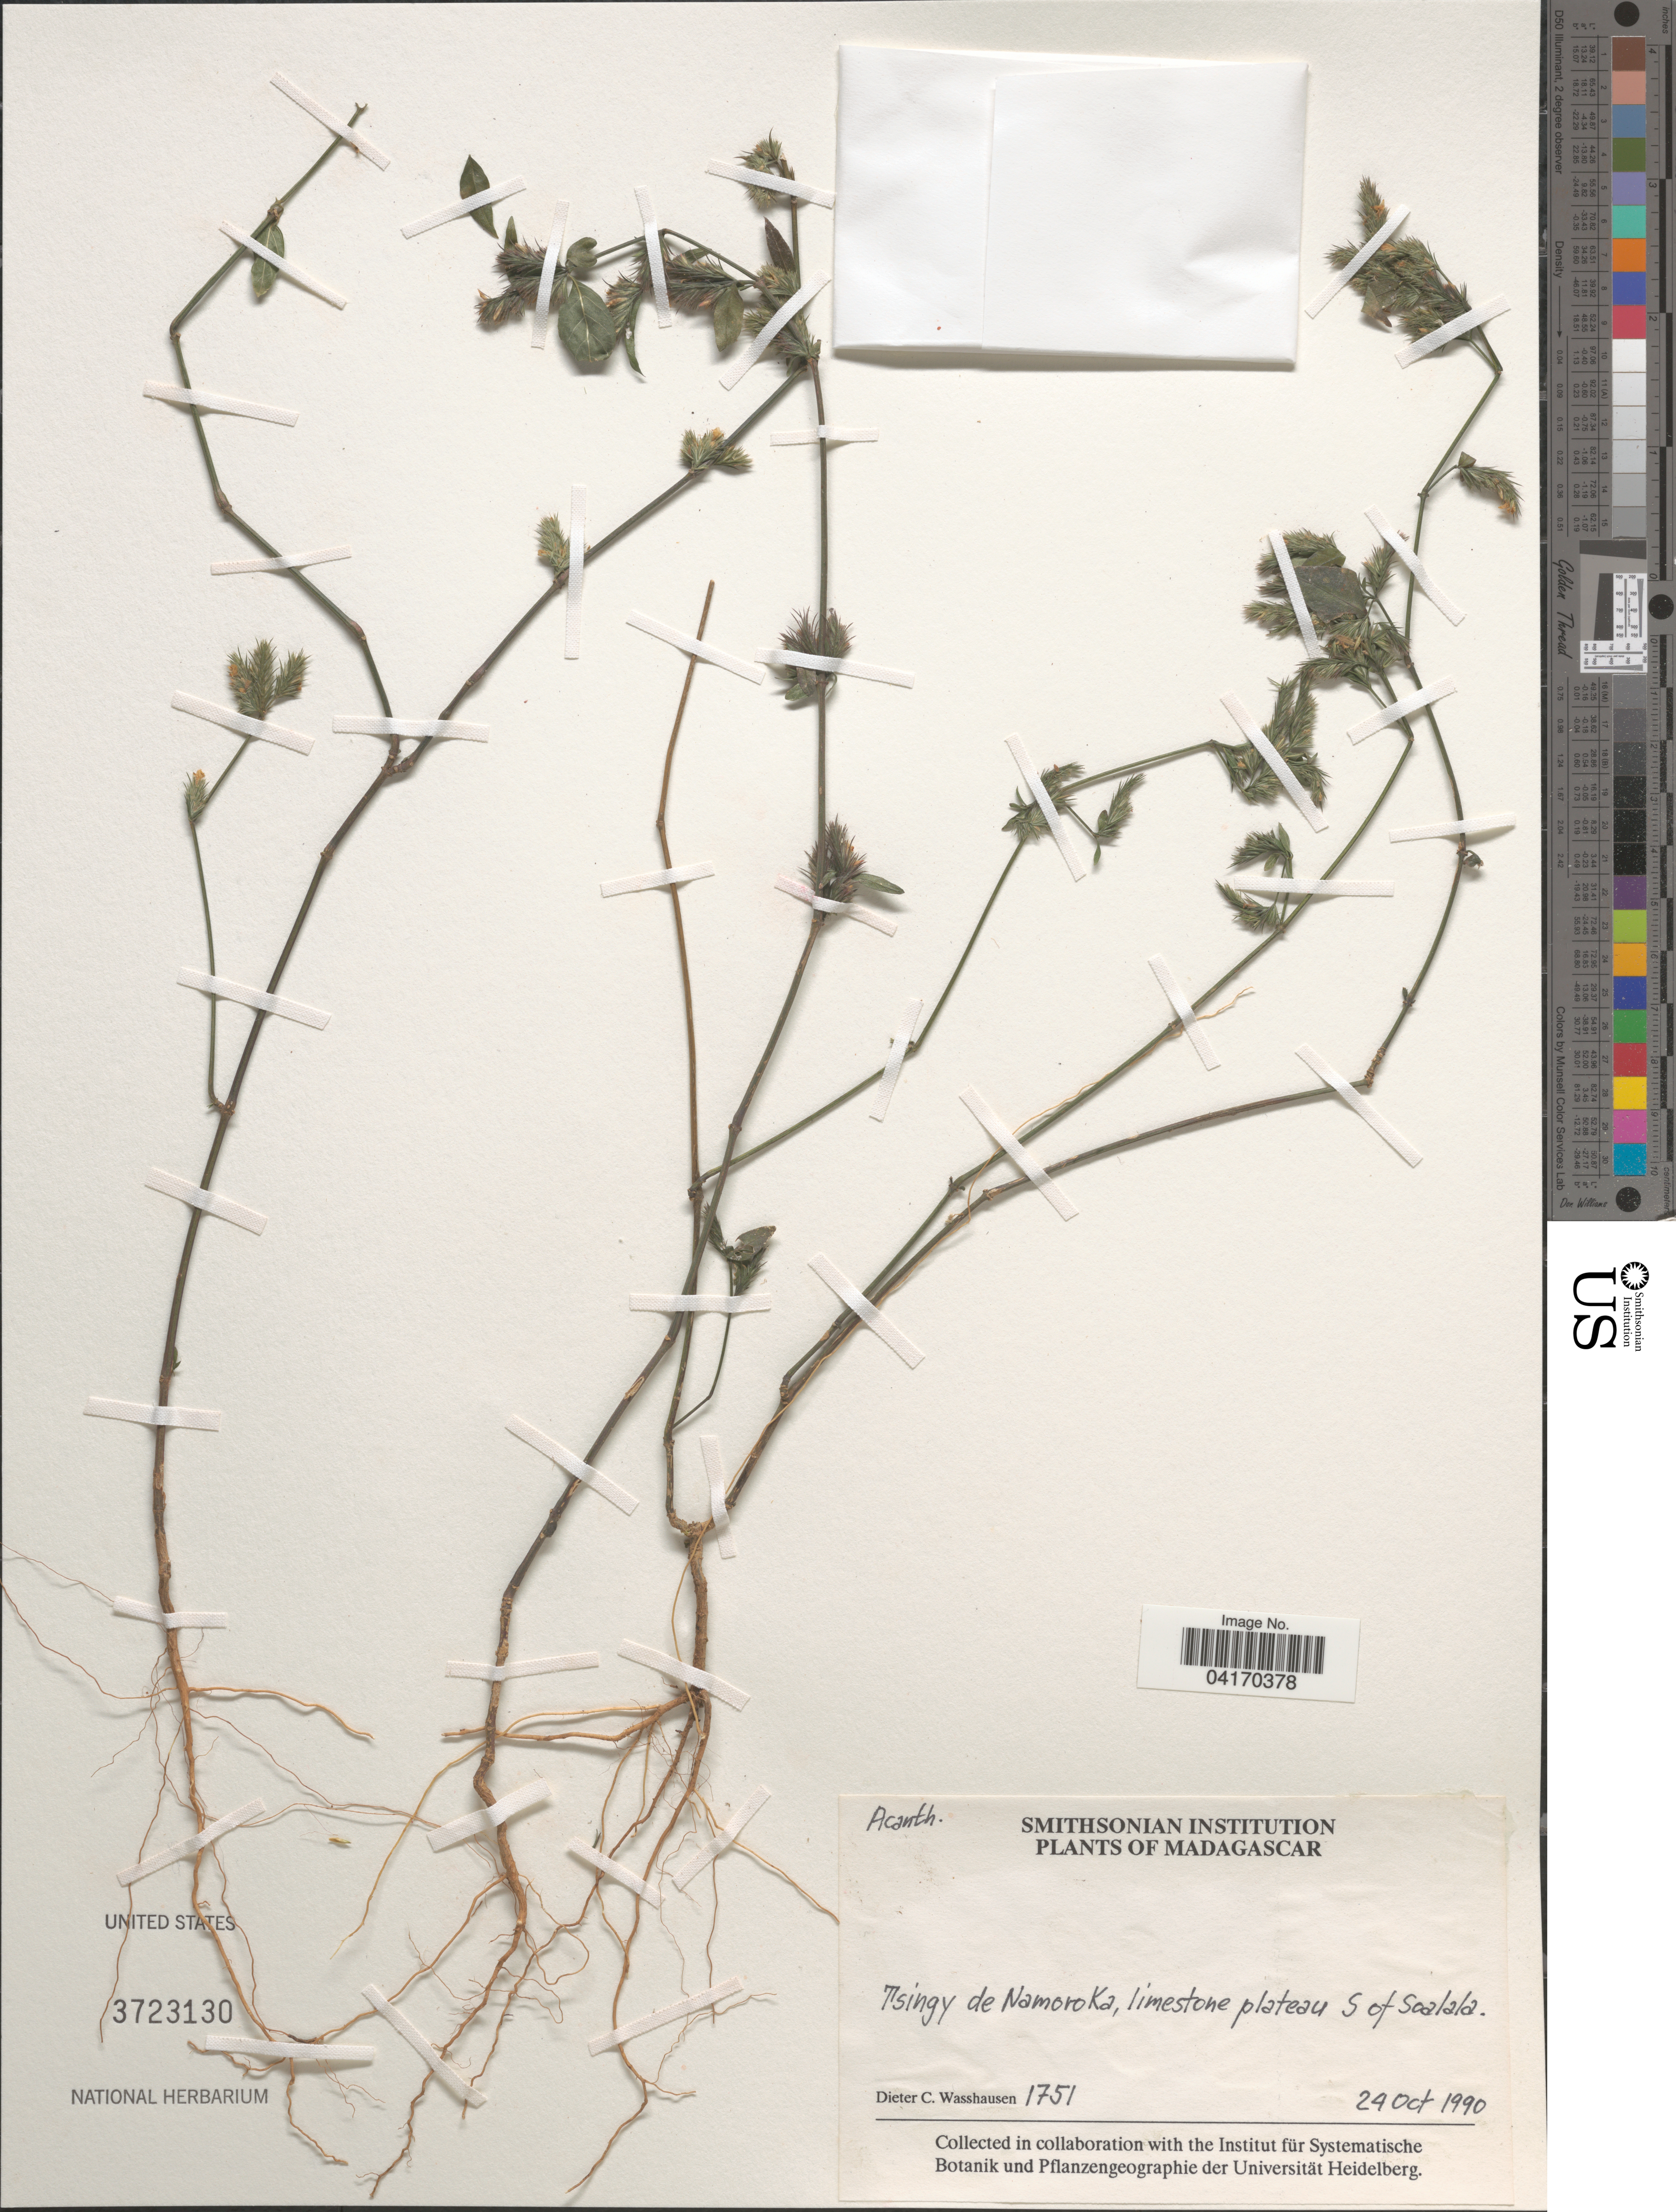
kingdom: Plantae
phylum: Tracheophyta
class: Magnoliopsida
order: Lamiales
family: Acanthaceae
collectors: D. C. Wasshausen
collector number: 1751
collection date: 1990-10-24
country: Madagascar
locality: Tsingy de Namoroka, limestone plateau S of Soalala.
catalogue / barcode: US 3723130